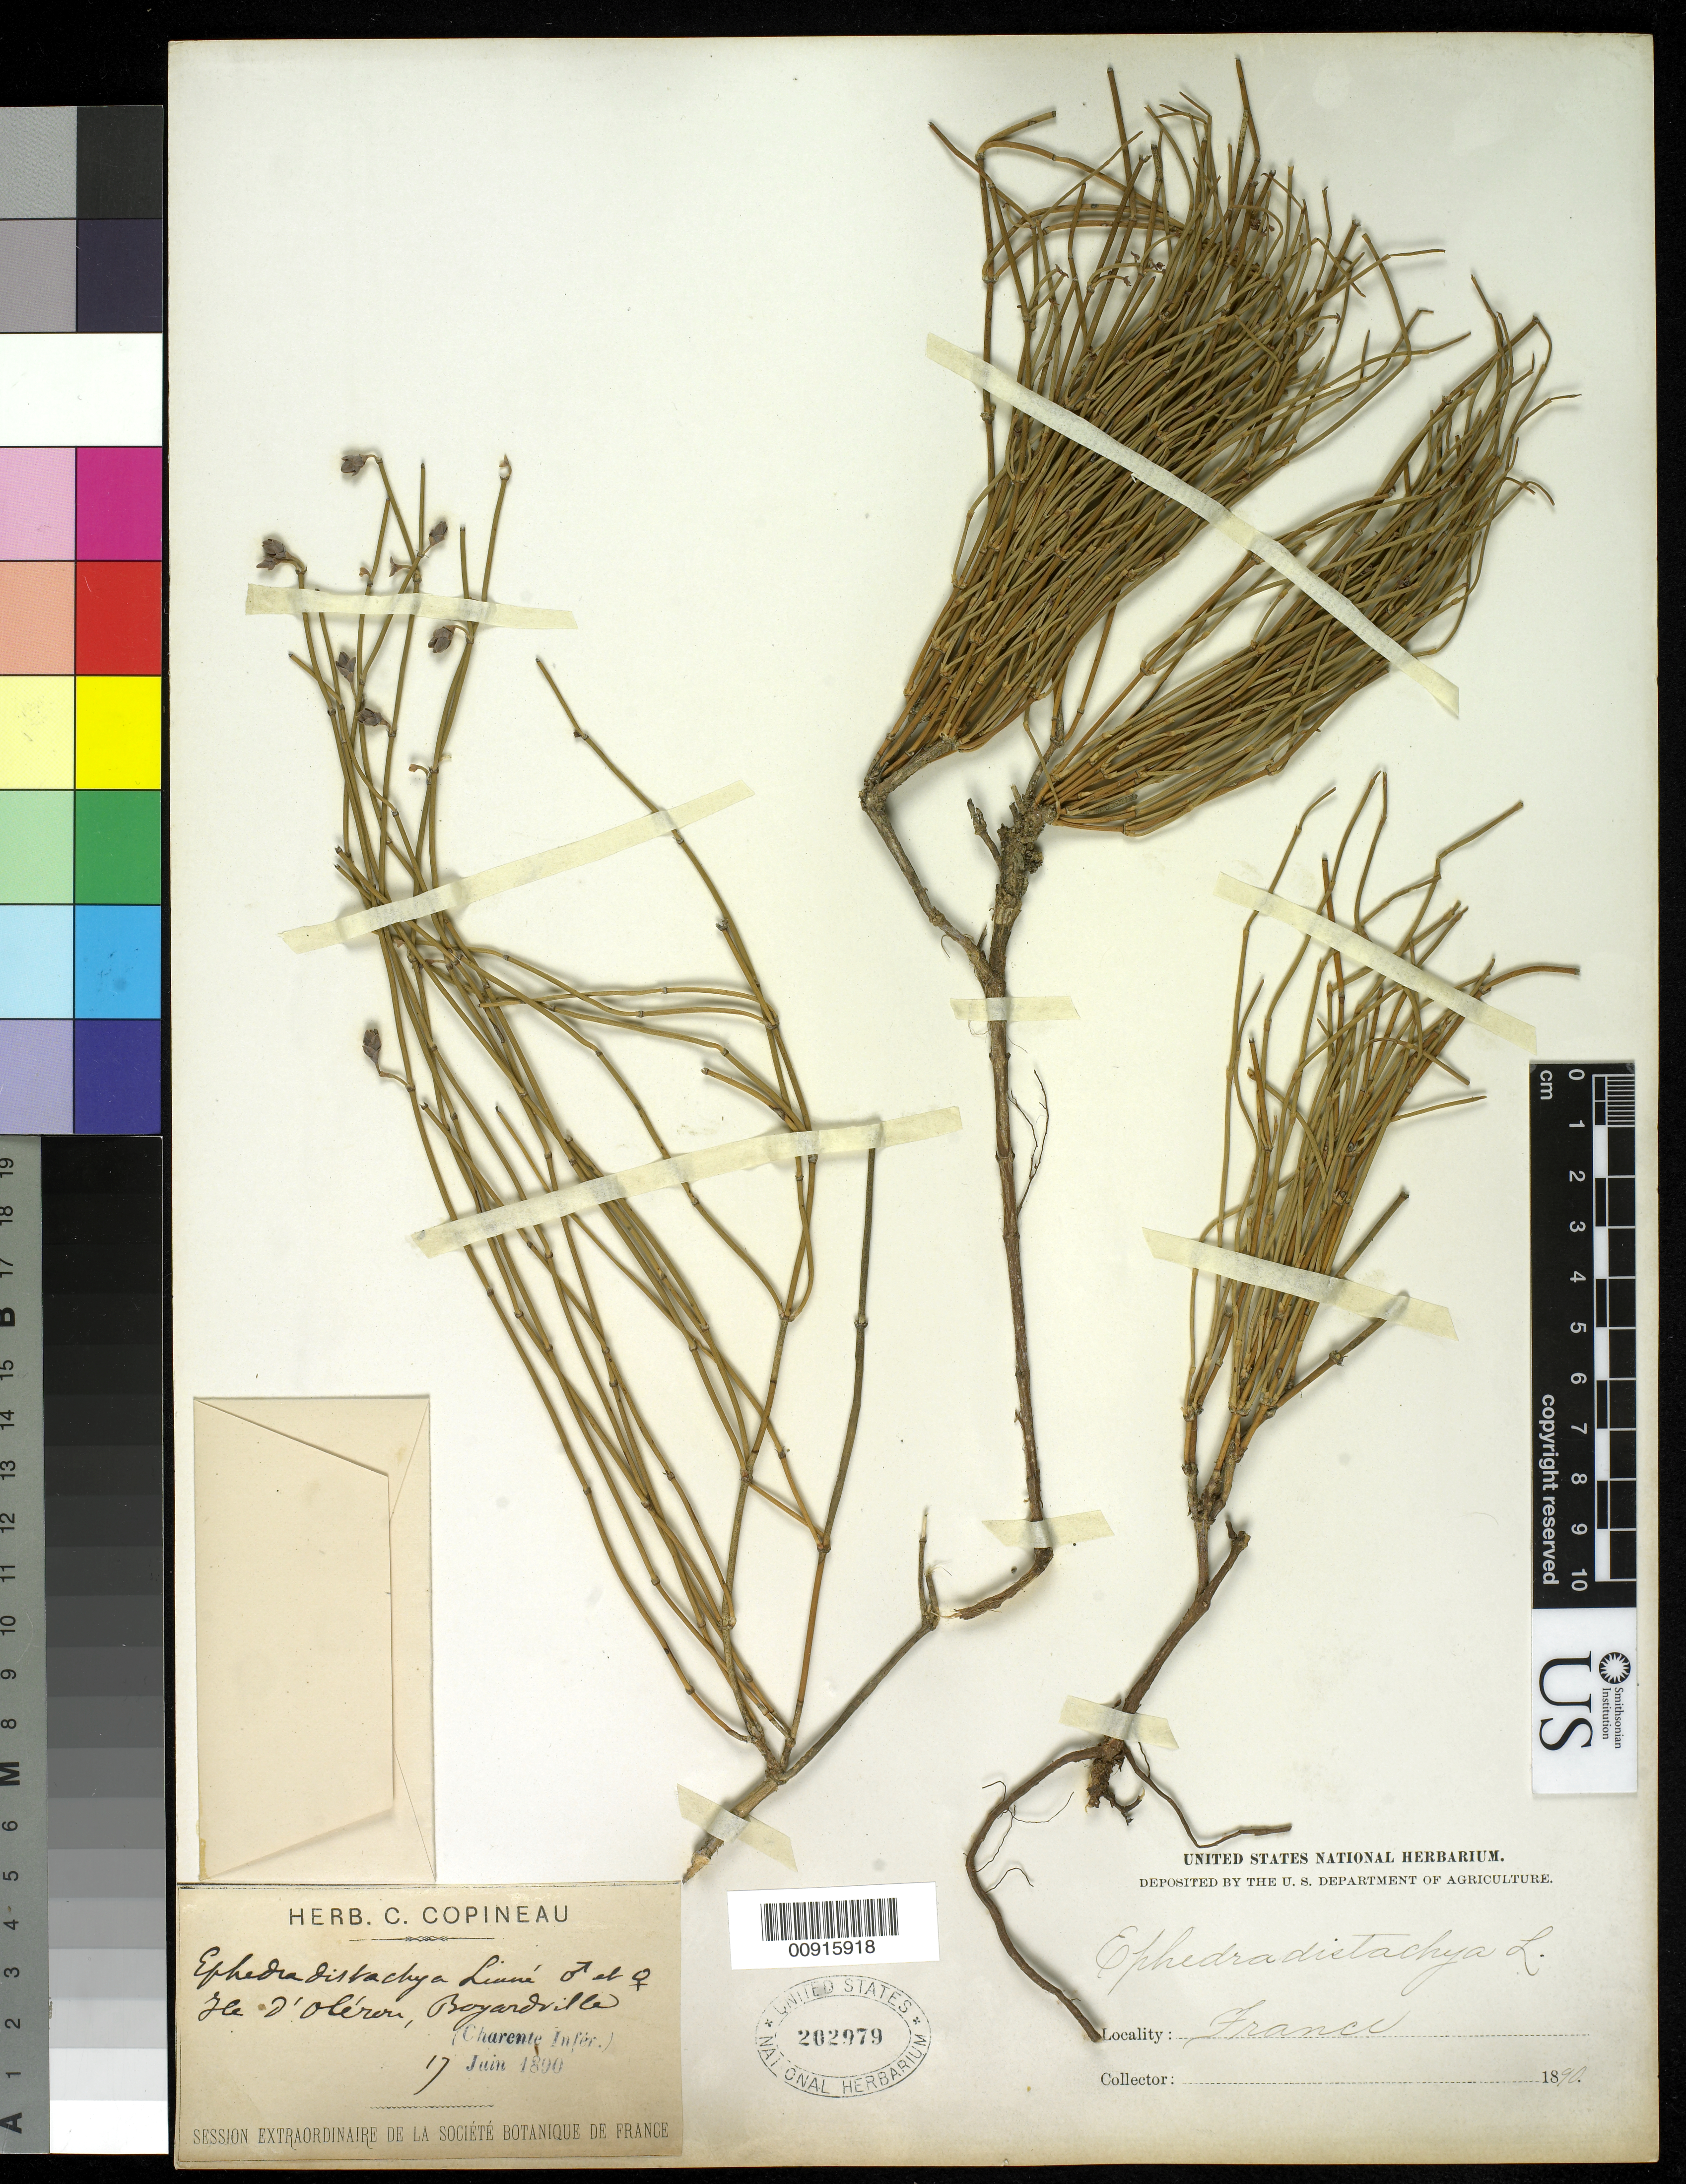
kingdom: Plantae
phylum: Tracheophyta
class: Gnetopsida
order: Ephedrales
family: Ephedraceae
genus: Ephedra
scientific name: Ephedra distachya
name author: L.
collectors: C. Copineau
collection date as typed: Jun 1890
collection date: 1890-06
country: France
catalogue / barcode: US 202979